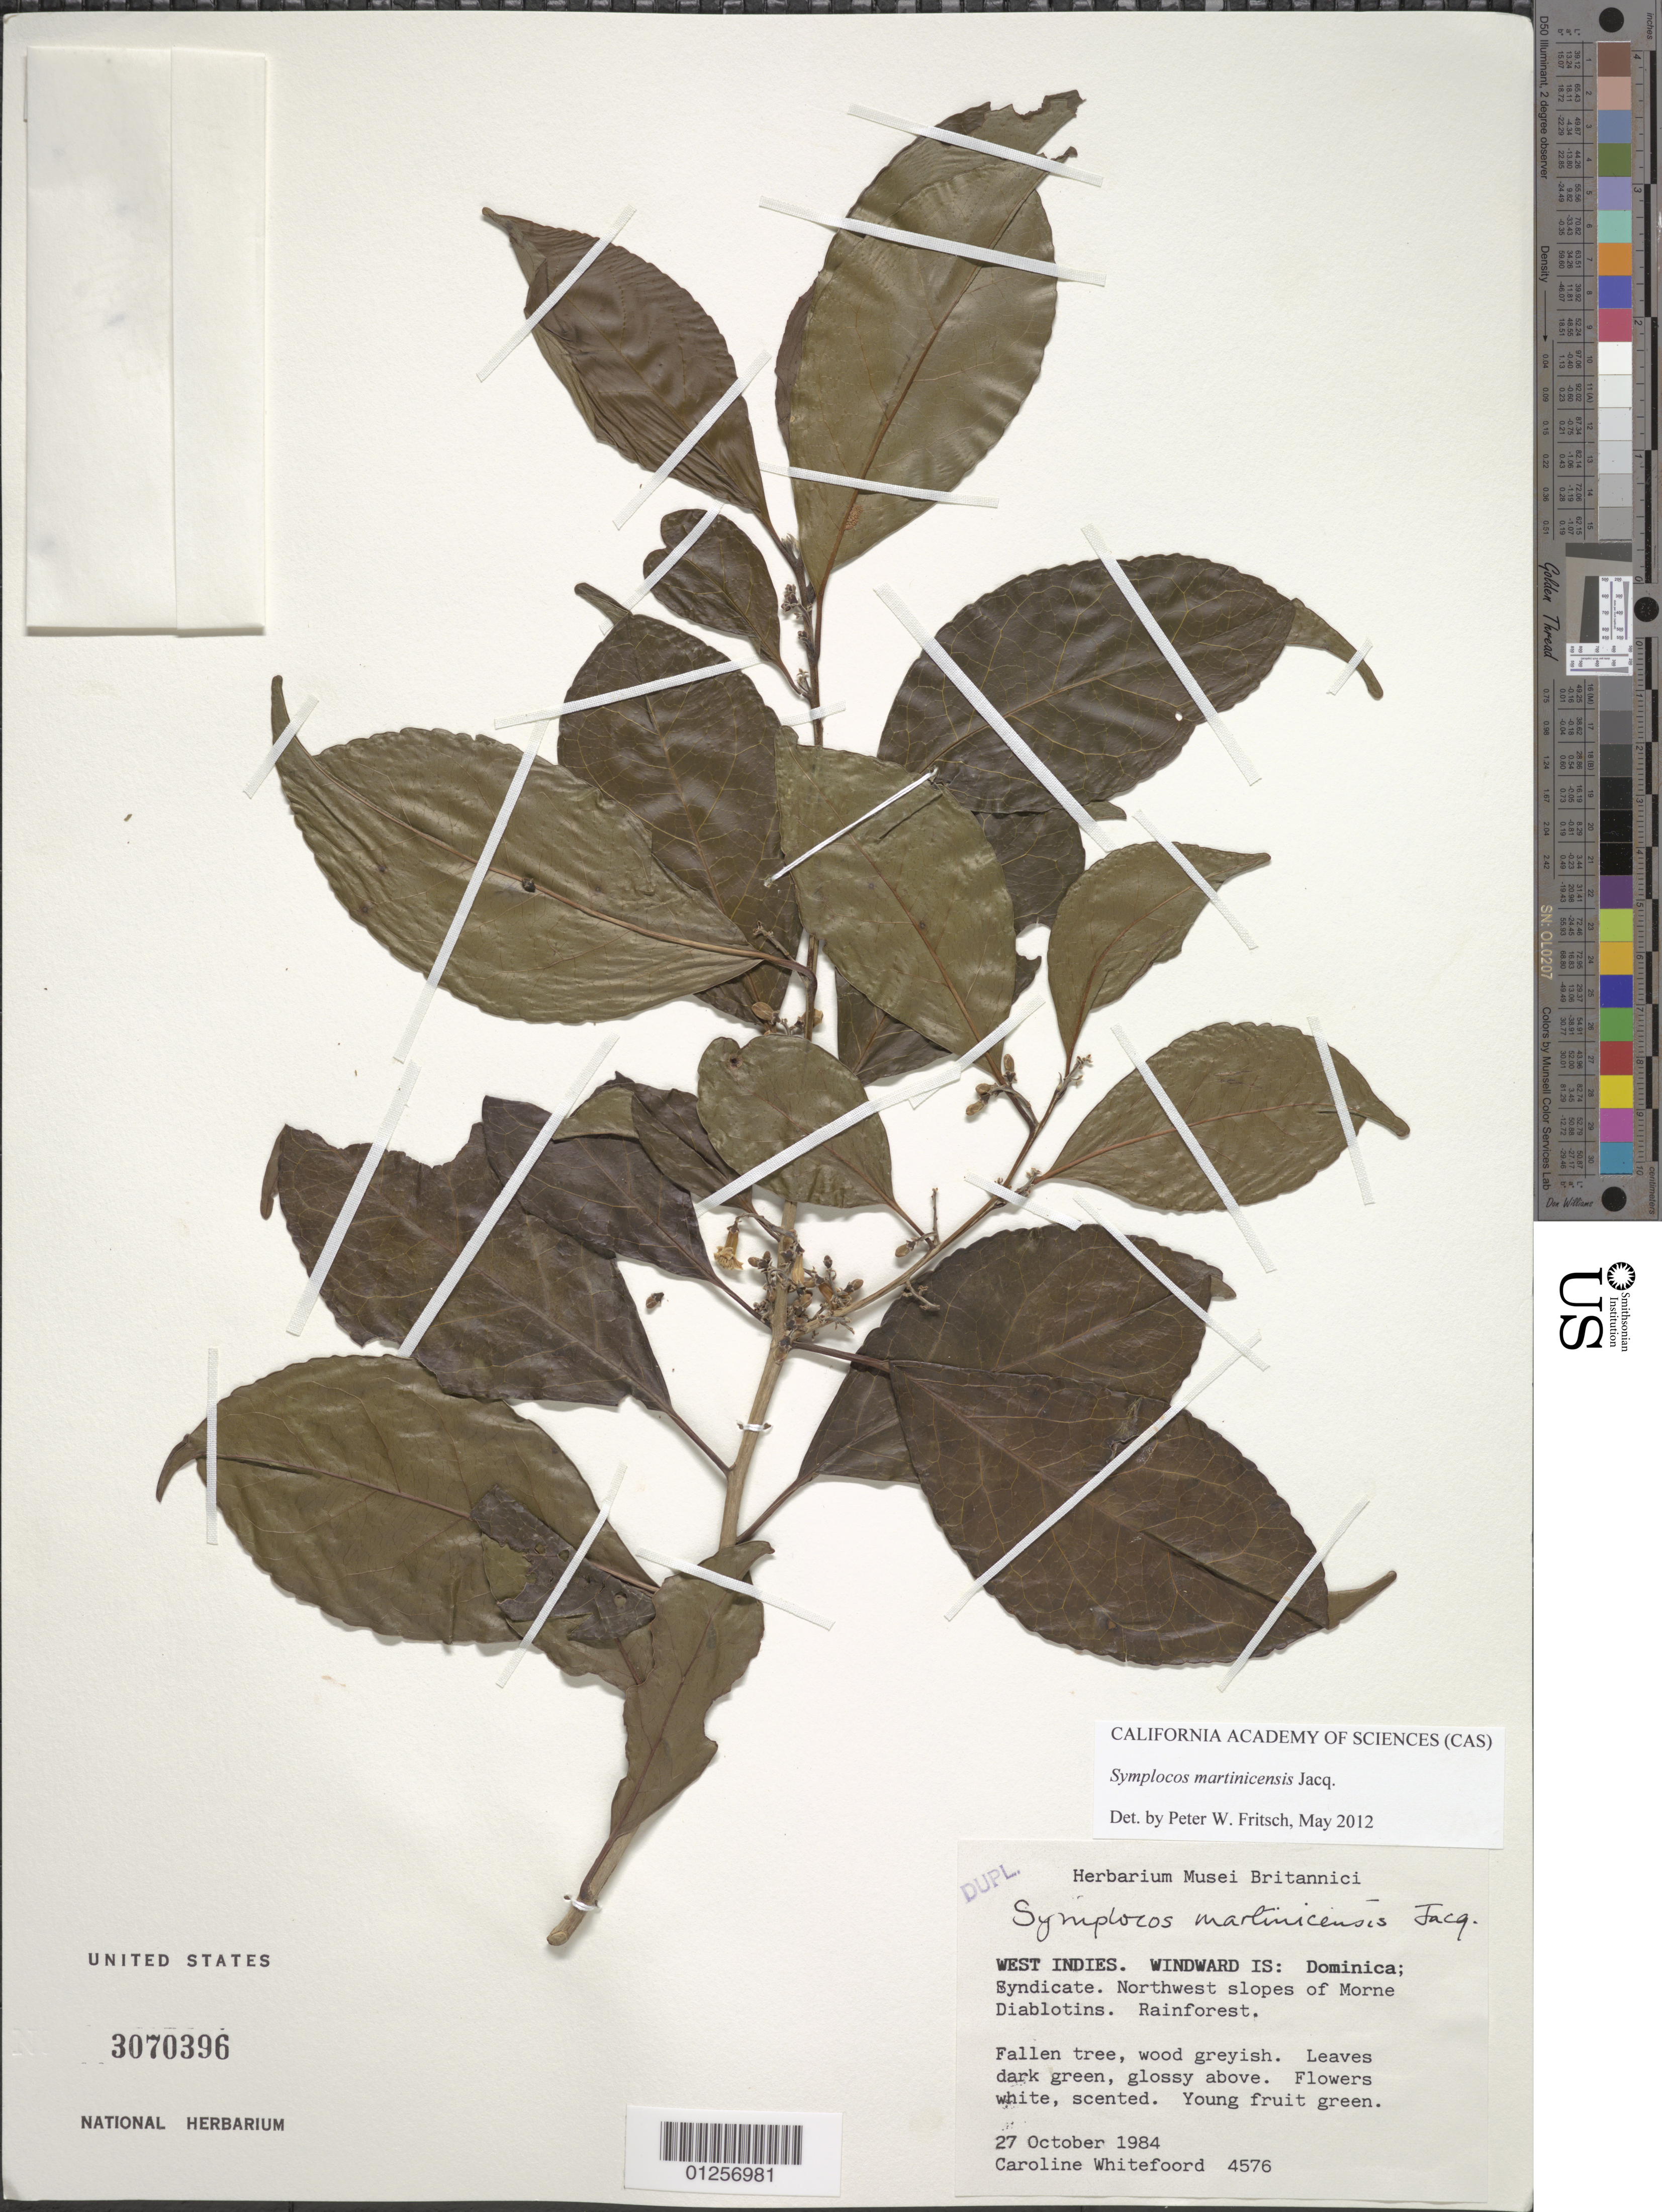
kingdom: Plantae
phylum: Tracheophyta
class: Magnoliopsida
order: Ericales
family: Symplocaceae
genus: Symplocos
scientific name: Symplocos martinicensis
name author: Jacq.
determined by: Fritsch, Peter W.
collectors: C. Whitefoord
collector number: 4576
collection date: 1984-10-27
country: Dominica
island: Dominica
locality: Syndicate. NW slopes of Morne Diablotins.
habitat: Rainforest.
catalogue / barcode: US 3070396